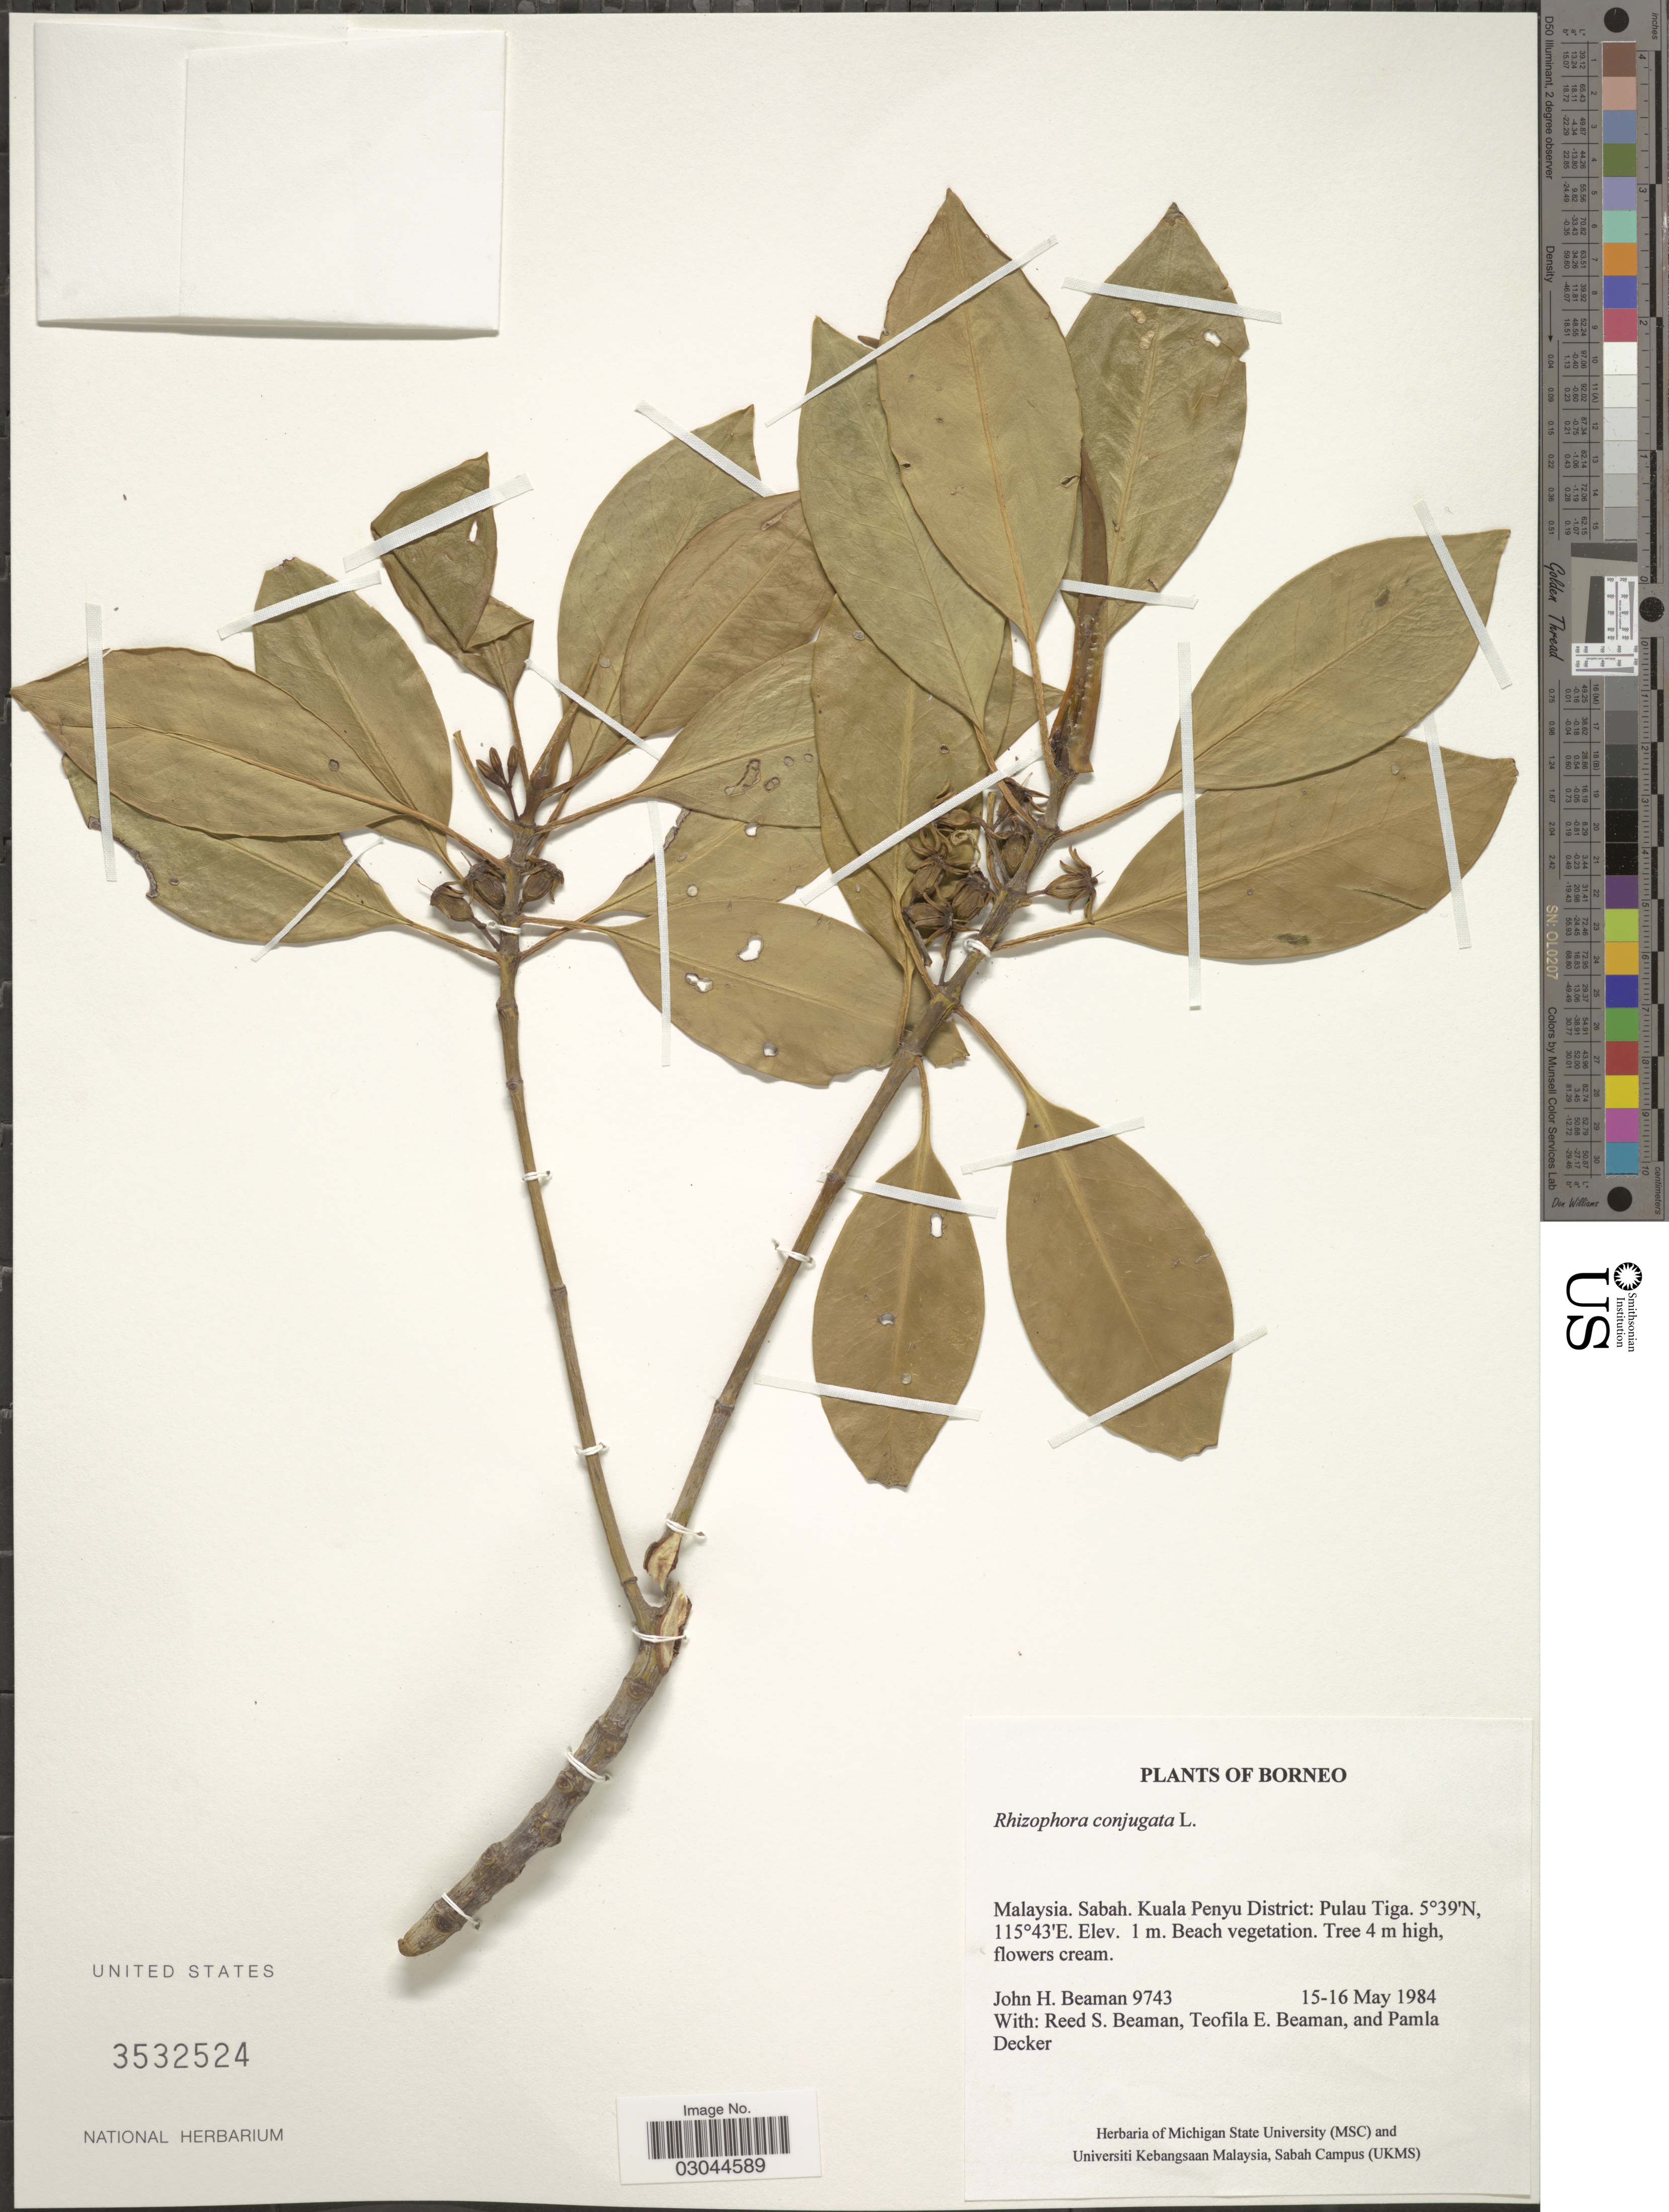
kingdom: Plantae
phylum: Tracheophyta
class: Magnoliopsida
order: Malpighiales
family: Rhizophoraceae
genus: Rhizophora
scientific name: Rhizophora conjugata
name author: L.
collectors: J. H. Beaman, R. S. Beaman, T. E. Beaman & P. Decker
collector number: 9743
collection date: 1984-05-15/1984-05-16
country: Malaysia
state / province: Sabah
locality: Borneo. Kuala Penyu District: Pulau Tiga. Beach vegetation.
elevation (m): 1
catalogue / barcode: US 3532524